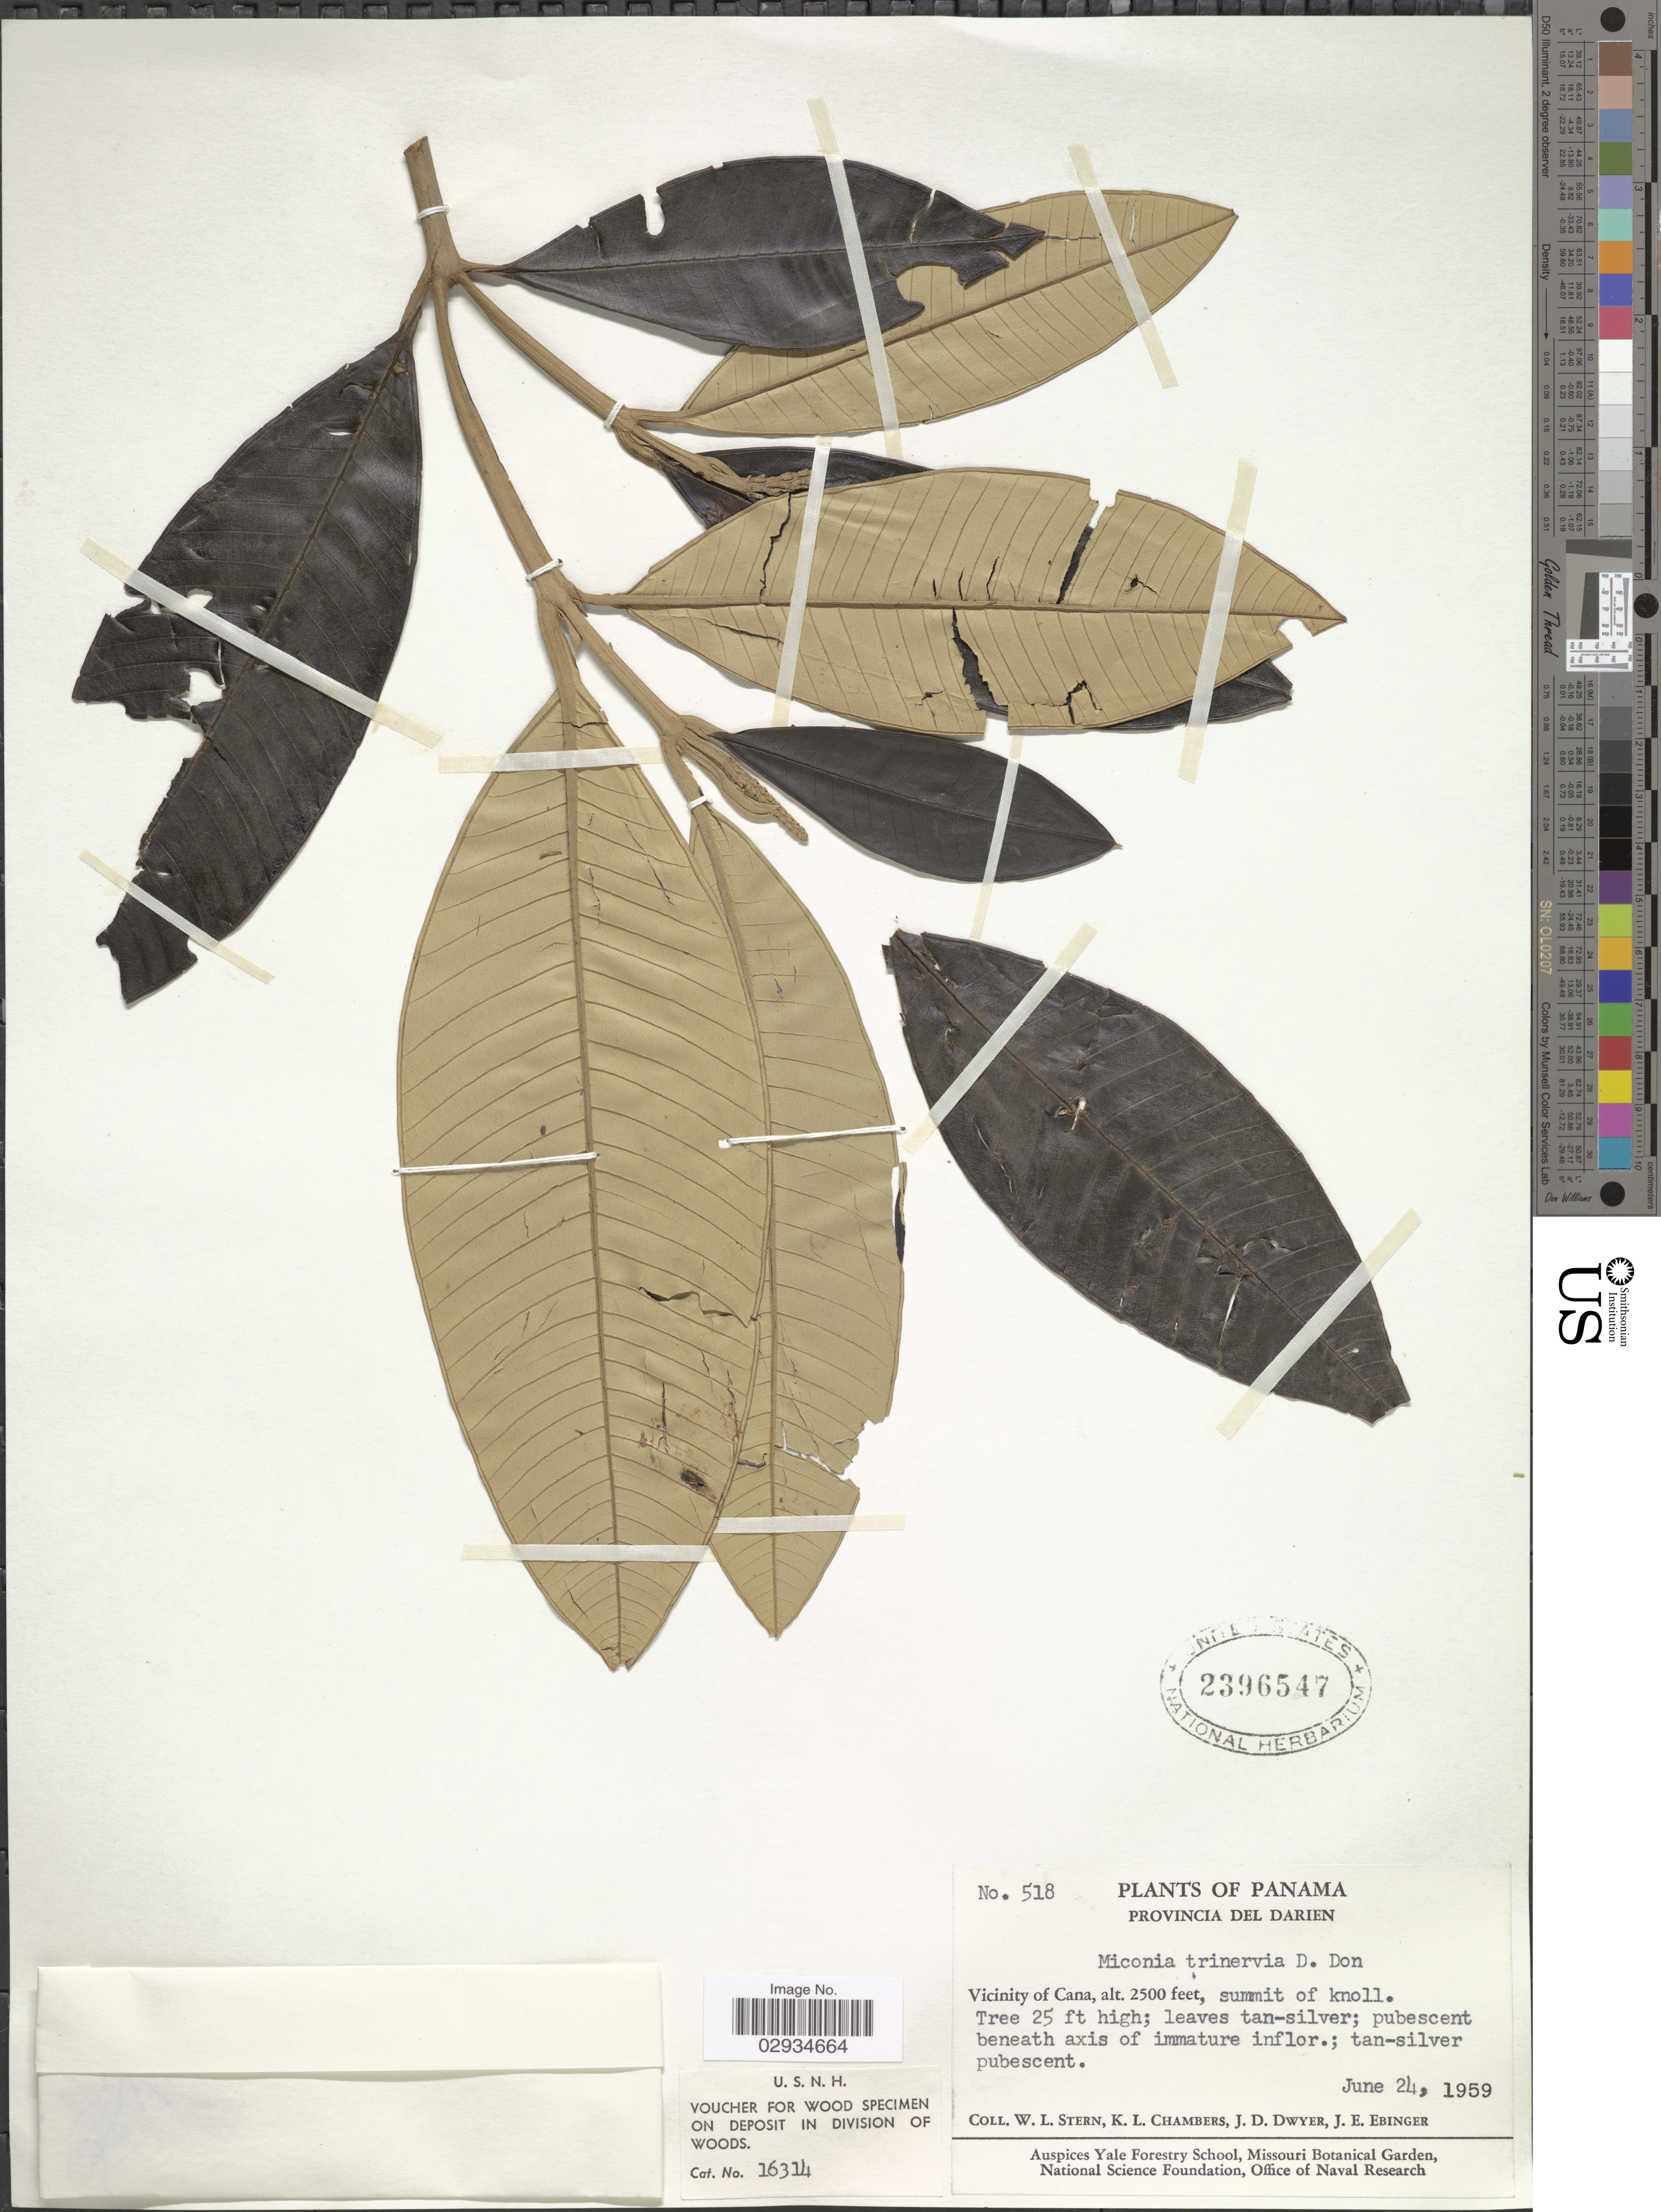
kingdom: Plantae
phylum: Tracheophyta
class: Magnoliopsida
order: Myrtales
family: Melastomataceae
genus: Miconia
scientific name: Miconia trinervia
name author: (Sw.) D. Don ex Loudon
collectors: W. L. Stern, K. Chambers, J. D. Dwyer & J. Ebinger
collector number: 518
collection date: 1959-06-24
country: Panama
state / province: Darién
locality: Vicinity of Cana, summit of knoll.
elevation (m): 762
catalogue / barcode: US 2396547